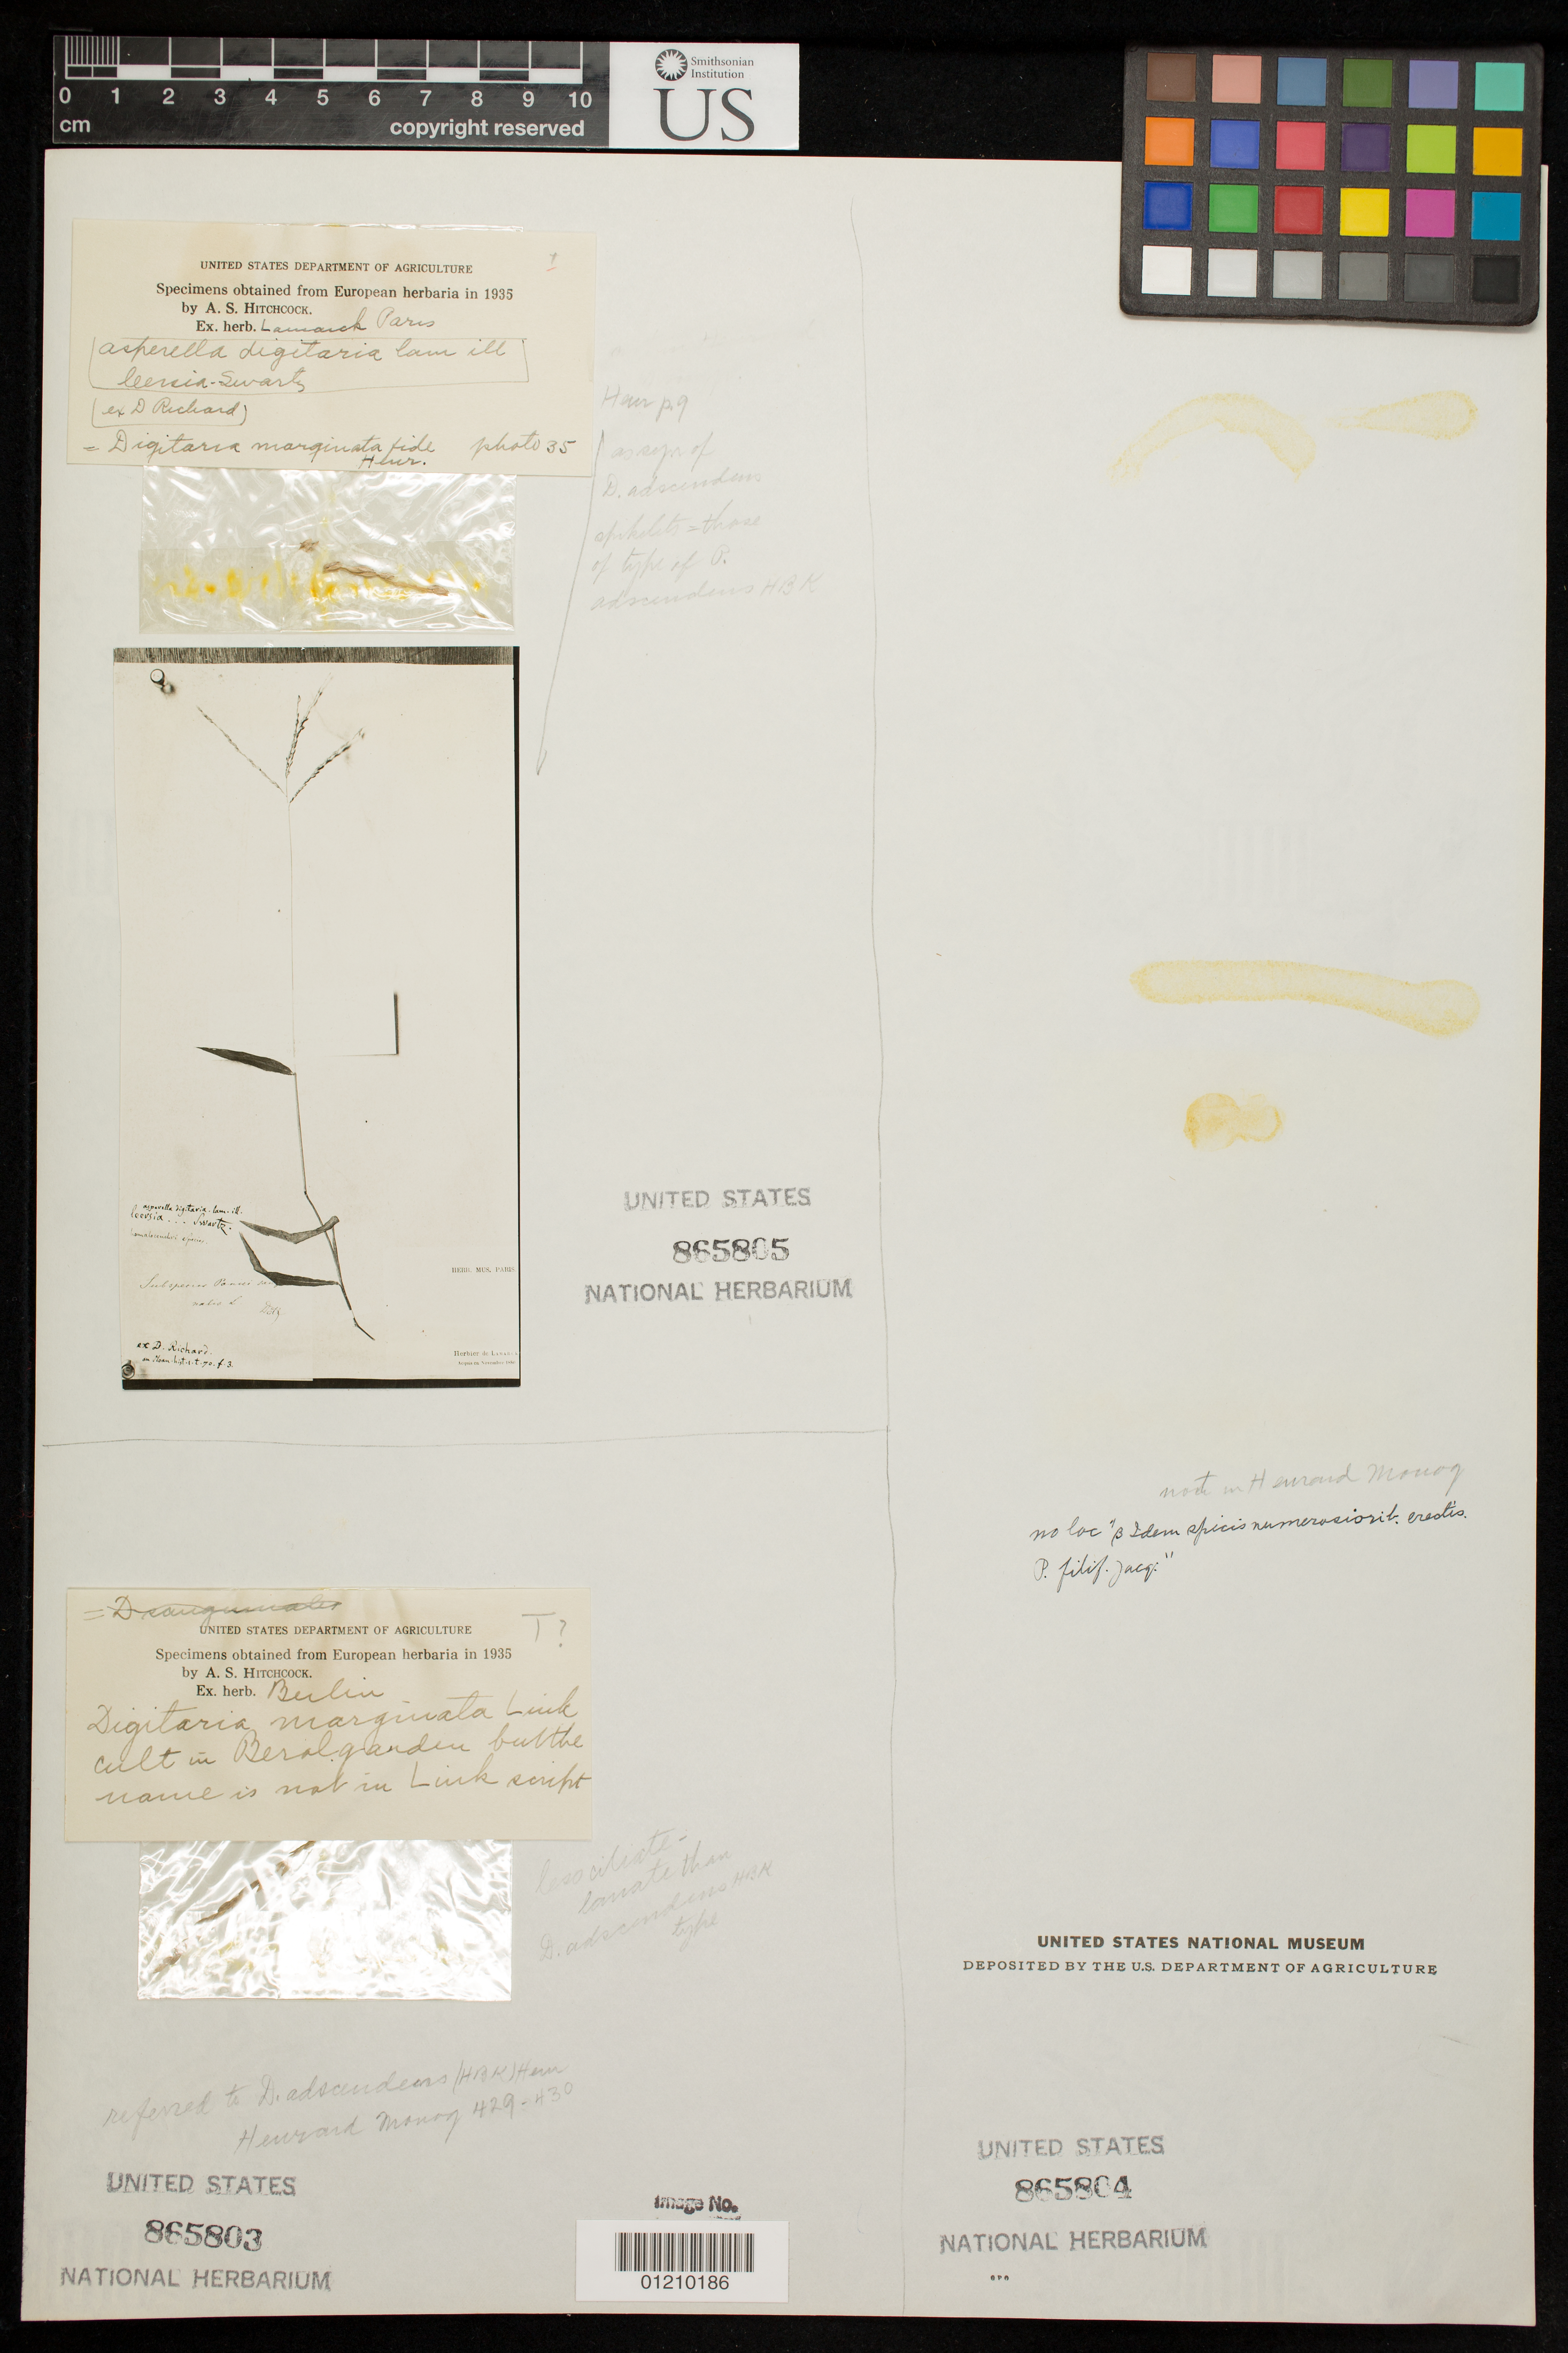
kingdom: Plantae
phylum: Tracheophyta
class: Liliopsida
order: Poales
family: Poaceae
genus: Digitaria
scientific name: Digitaria marginata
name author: Link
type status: Possible Type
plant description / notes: Fragmentary material of type specimen ex herb. Berlin.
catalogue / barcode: US 865803